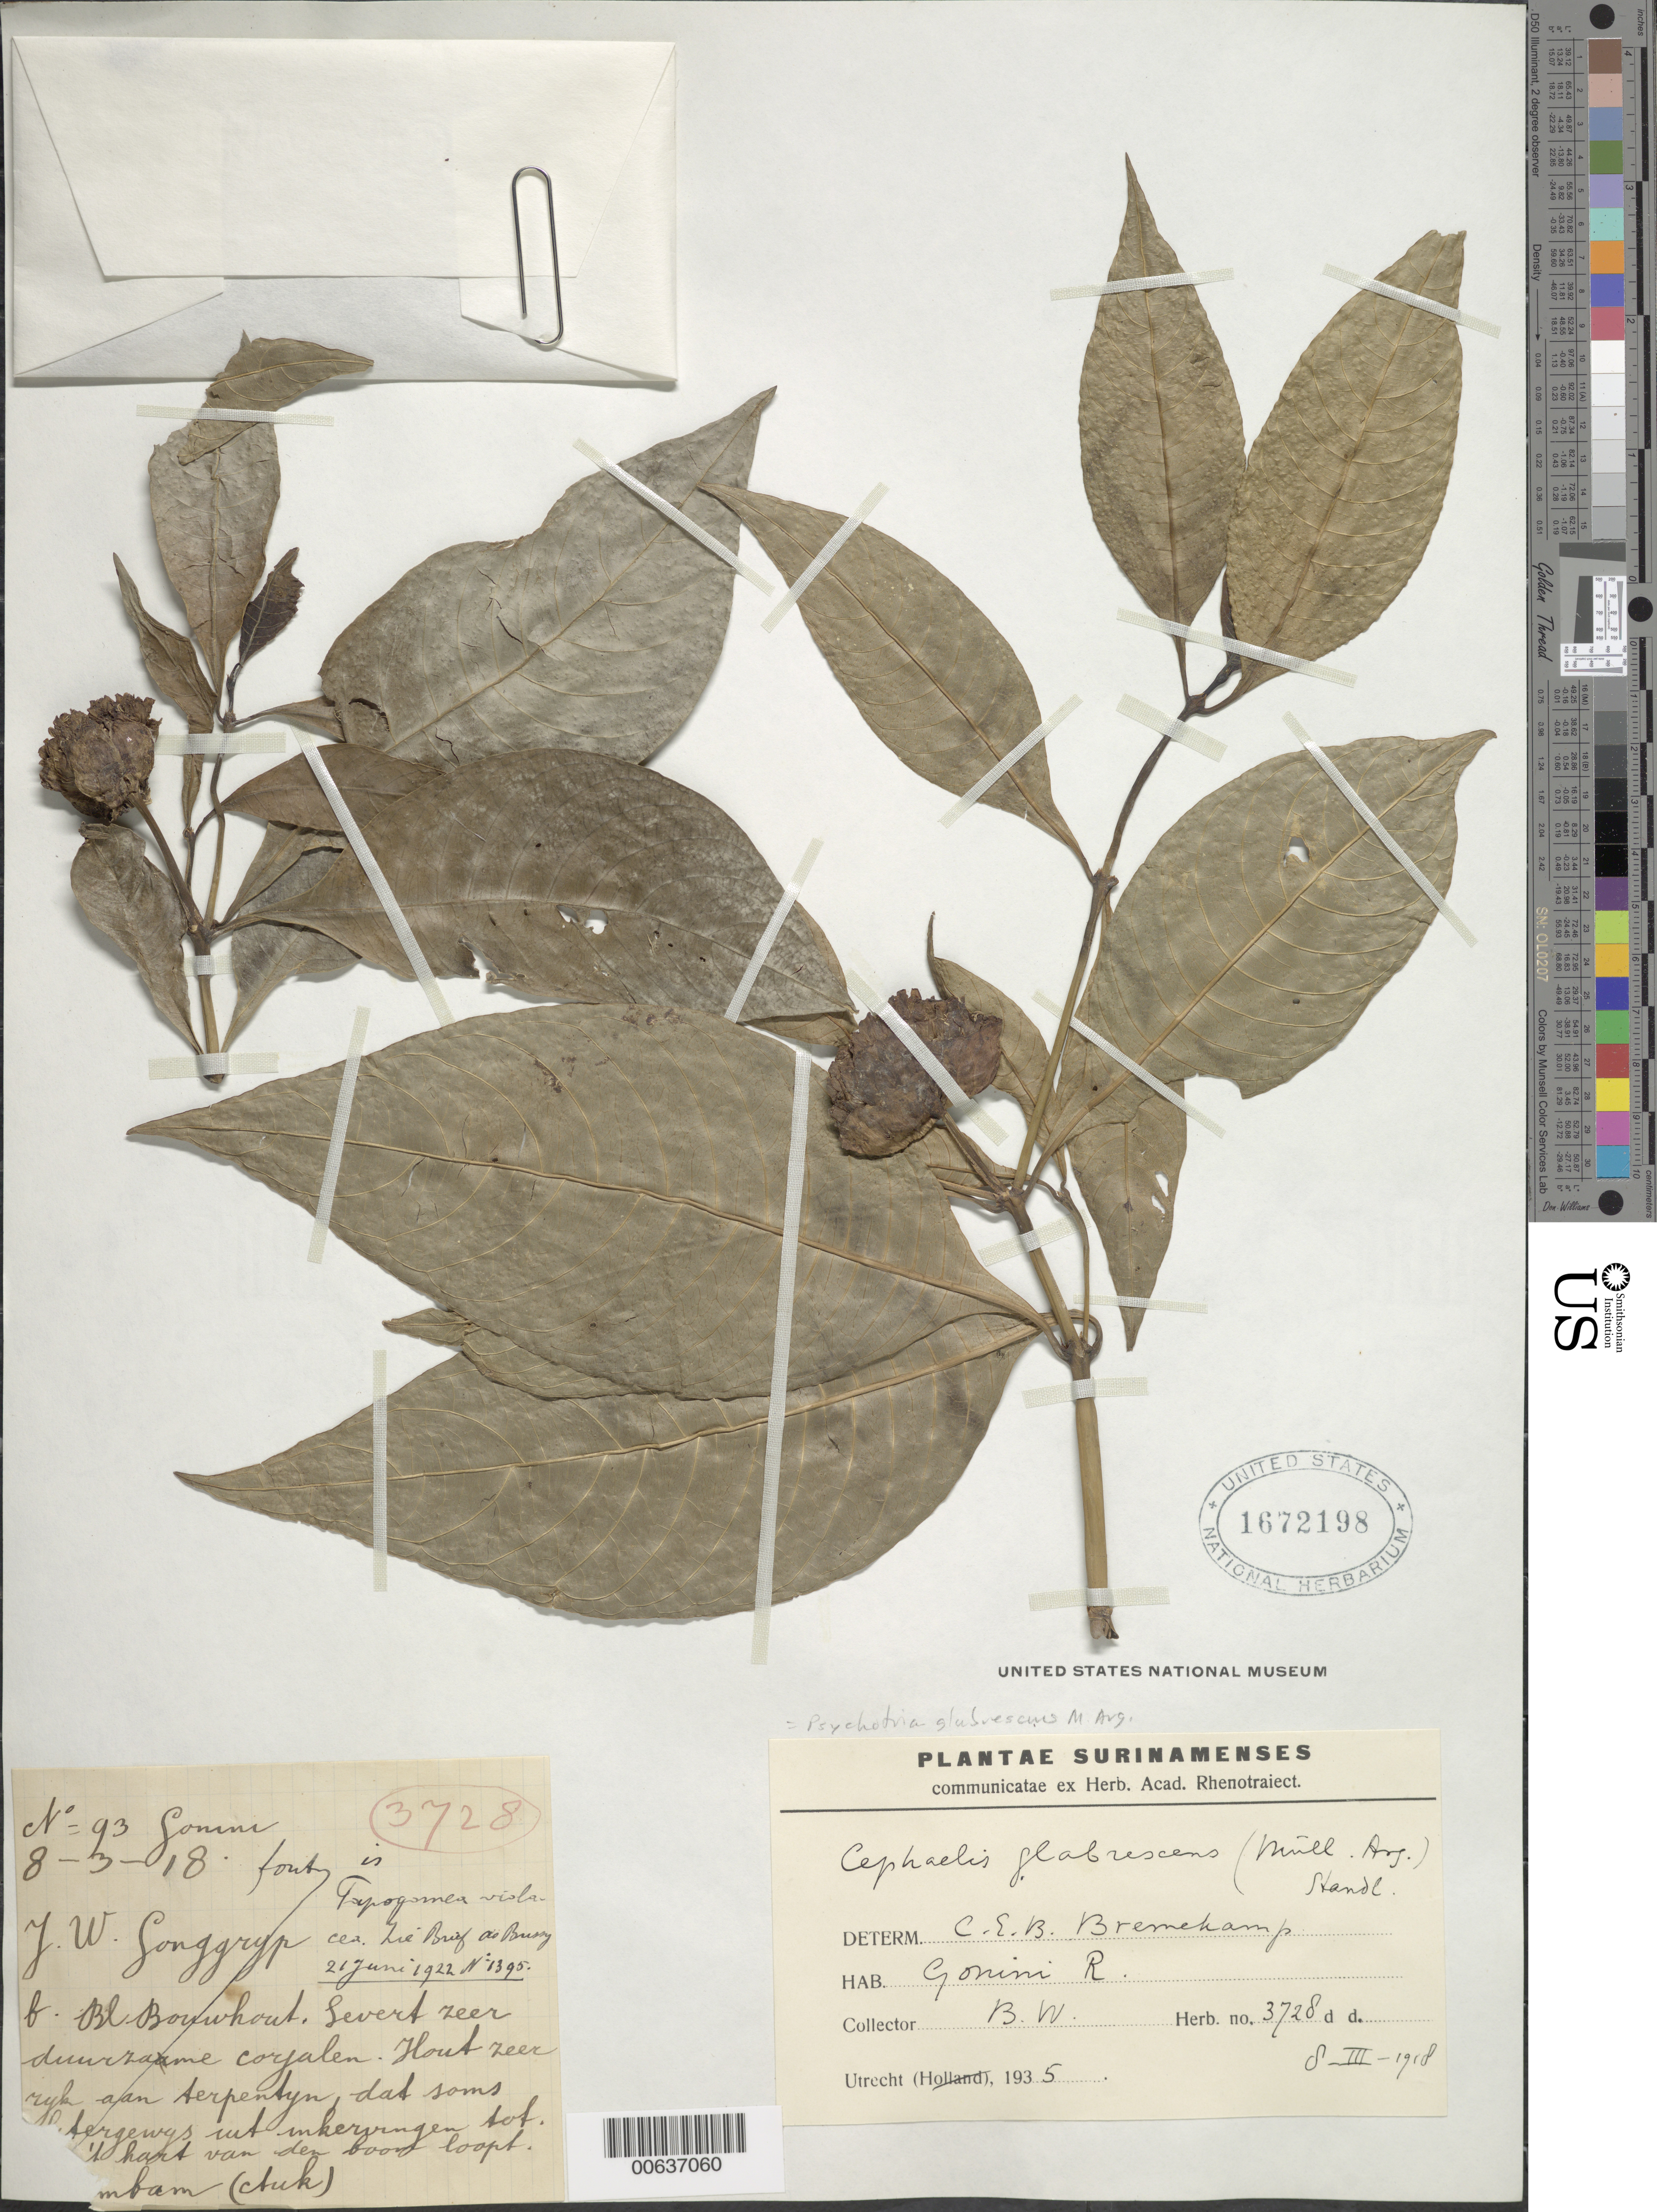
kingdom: Plantae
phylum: Tracheophyta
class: Magnoliopsida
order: Gentianales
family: Rubiaceae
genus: Palicourea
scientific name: Palicourea colorata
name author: (Hoffmanns. ex Roem. & Schult.) Delprete & J.H. Kirkbr.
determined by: Kirkbride, J. H., Jr.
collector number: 3728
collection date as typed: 8-Mar-18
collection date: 1918-03-08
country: Suriname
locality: Gonini R.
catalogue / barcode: US 1672198